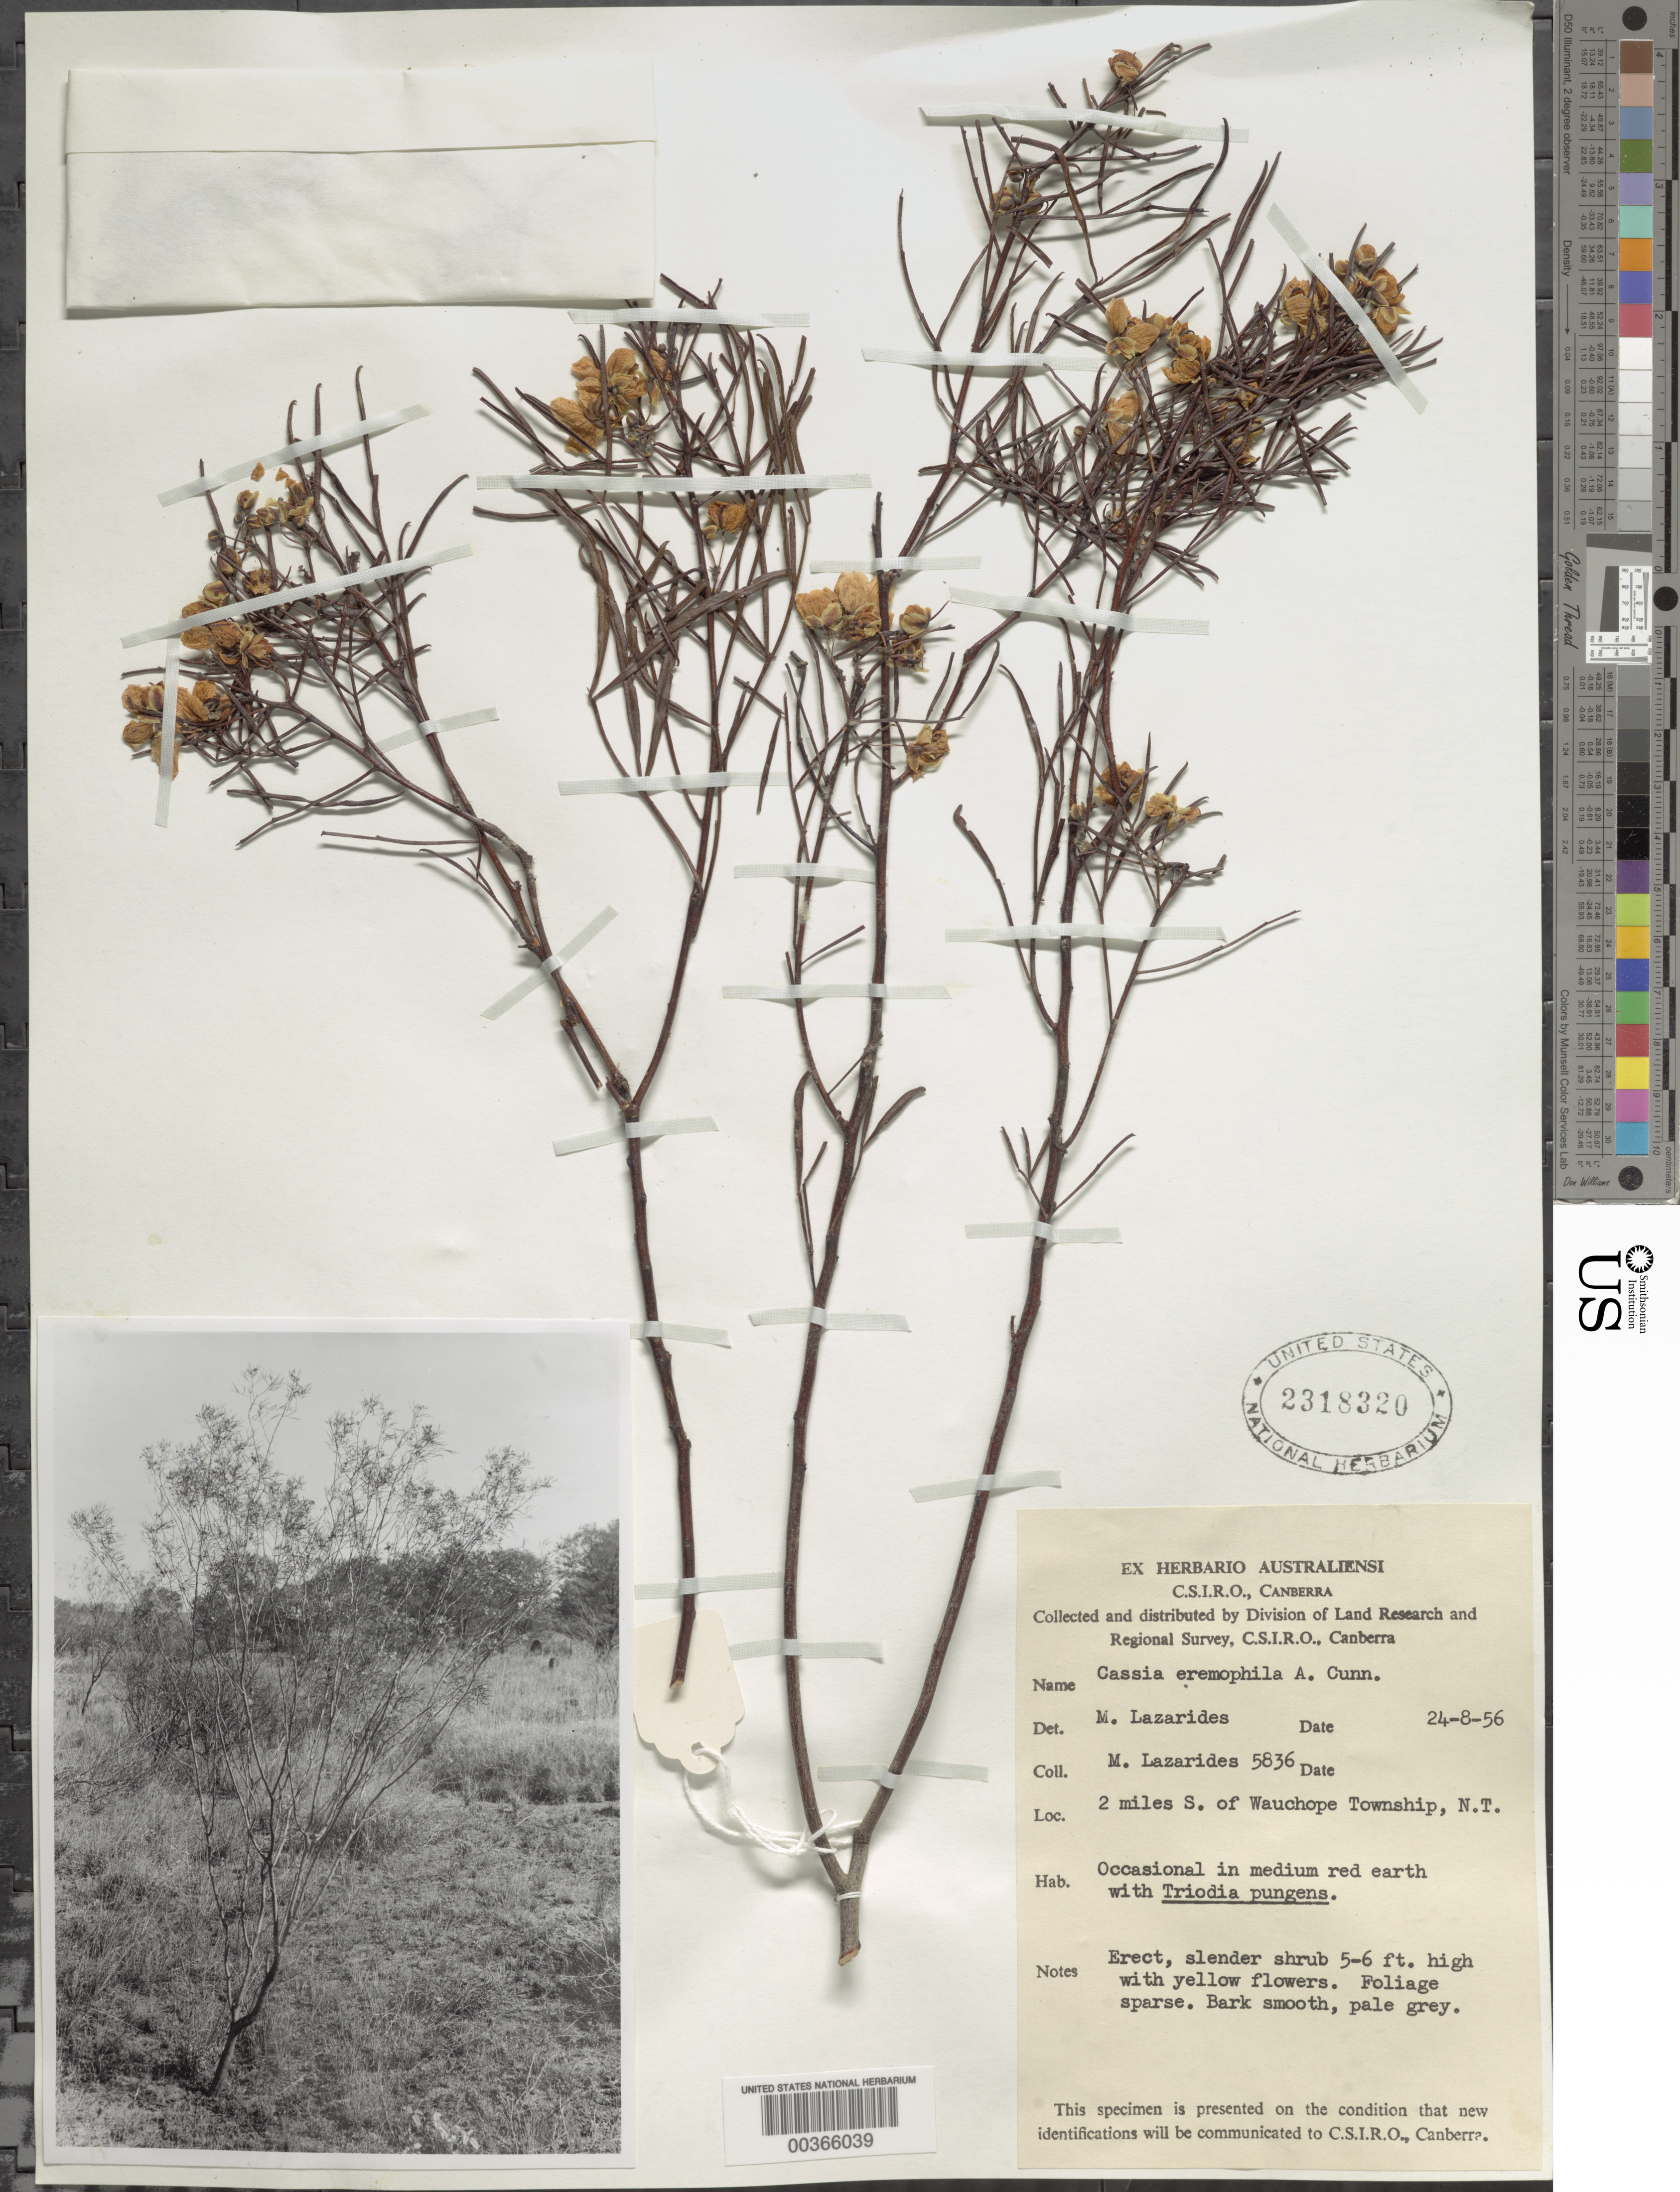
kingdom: Plantae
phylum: Tracheophyta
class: Magnoliopsida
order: Fabales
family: Fabaceae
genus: Senna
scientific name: Senna artemisioides subsp. filifolia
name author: Randell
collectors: M. Lazarides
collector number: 5836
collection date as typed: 24 Aug 1956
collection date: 1956-08-24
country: Australia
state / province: Northern Territory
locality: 2 mi s of wauchope township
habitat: Medium red earth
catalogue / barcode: US 2318320